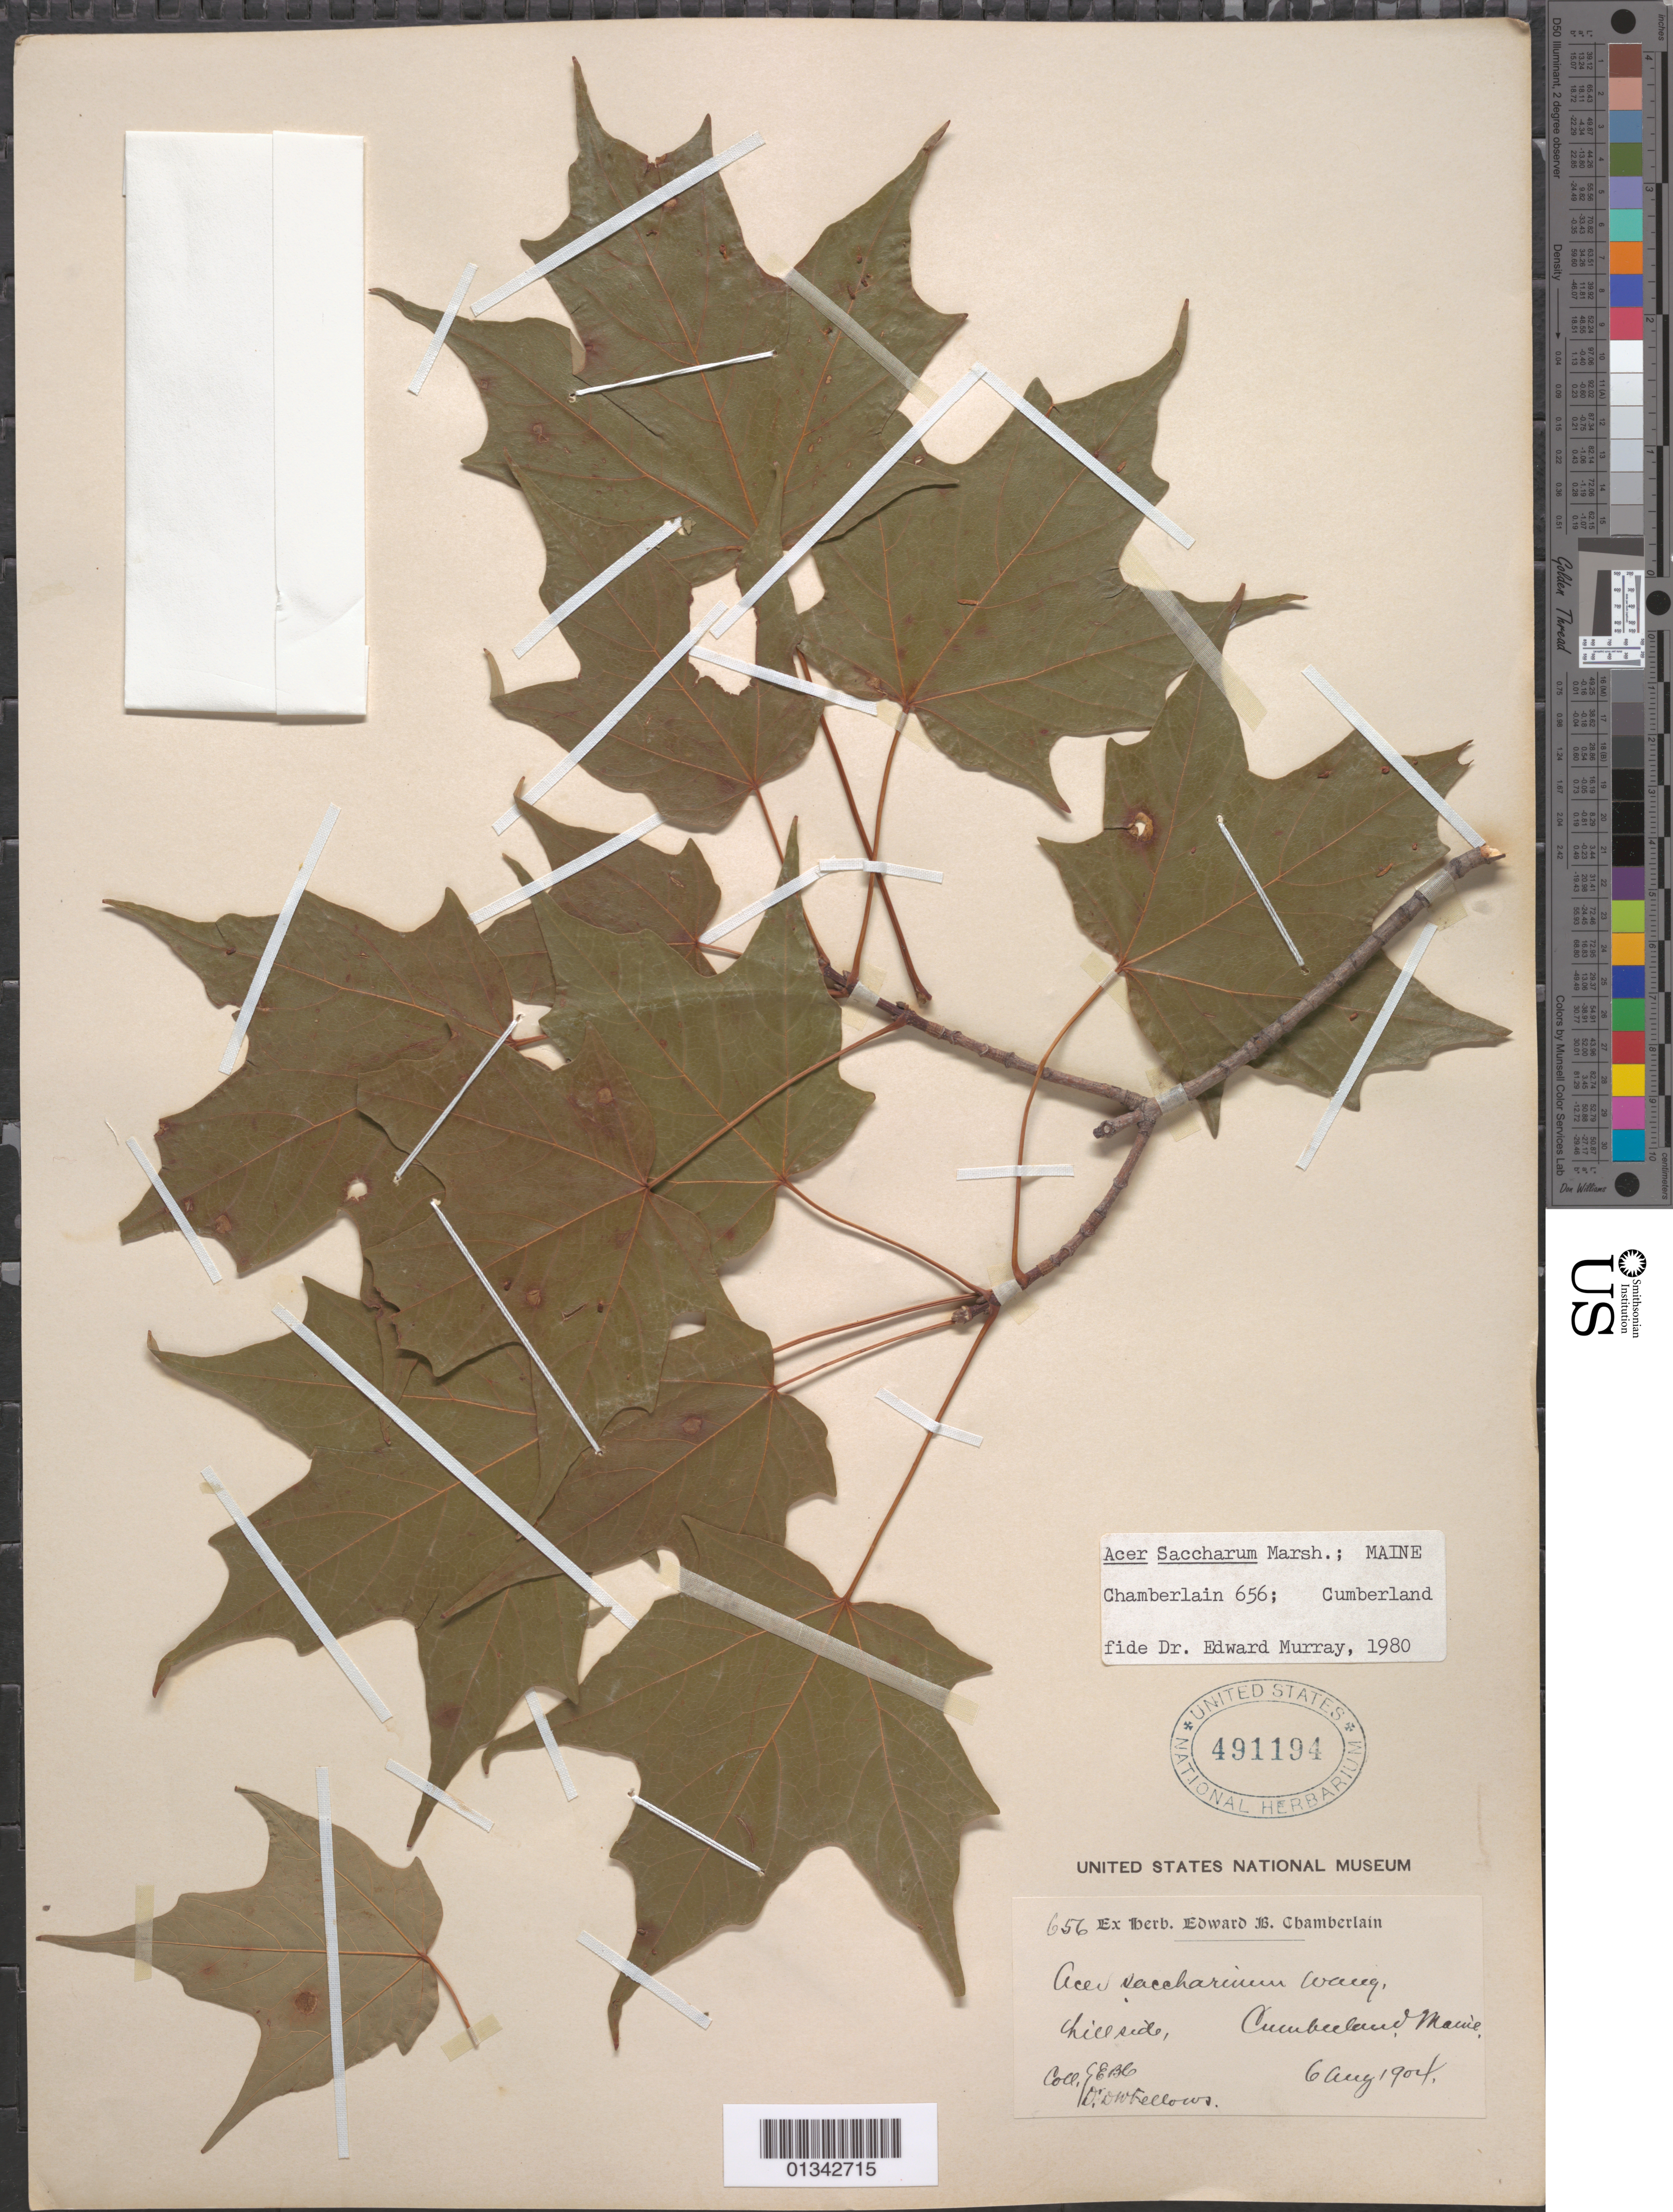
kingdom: Plantae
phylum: Tracheophyta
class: Magnoliopsida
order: Sapindales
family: Sapindaceae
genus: Acer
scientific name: Acer saccharum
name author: Marshall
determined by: Murray, Edward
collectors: E. Chamberlain & D. W. Fellows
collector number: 656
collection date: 1904-08-06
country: United States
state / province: Maine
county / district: Cumberland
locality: Cumberland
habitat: Hillside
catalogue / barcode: US 491194